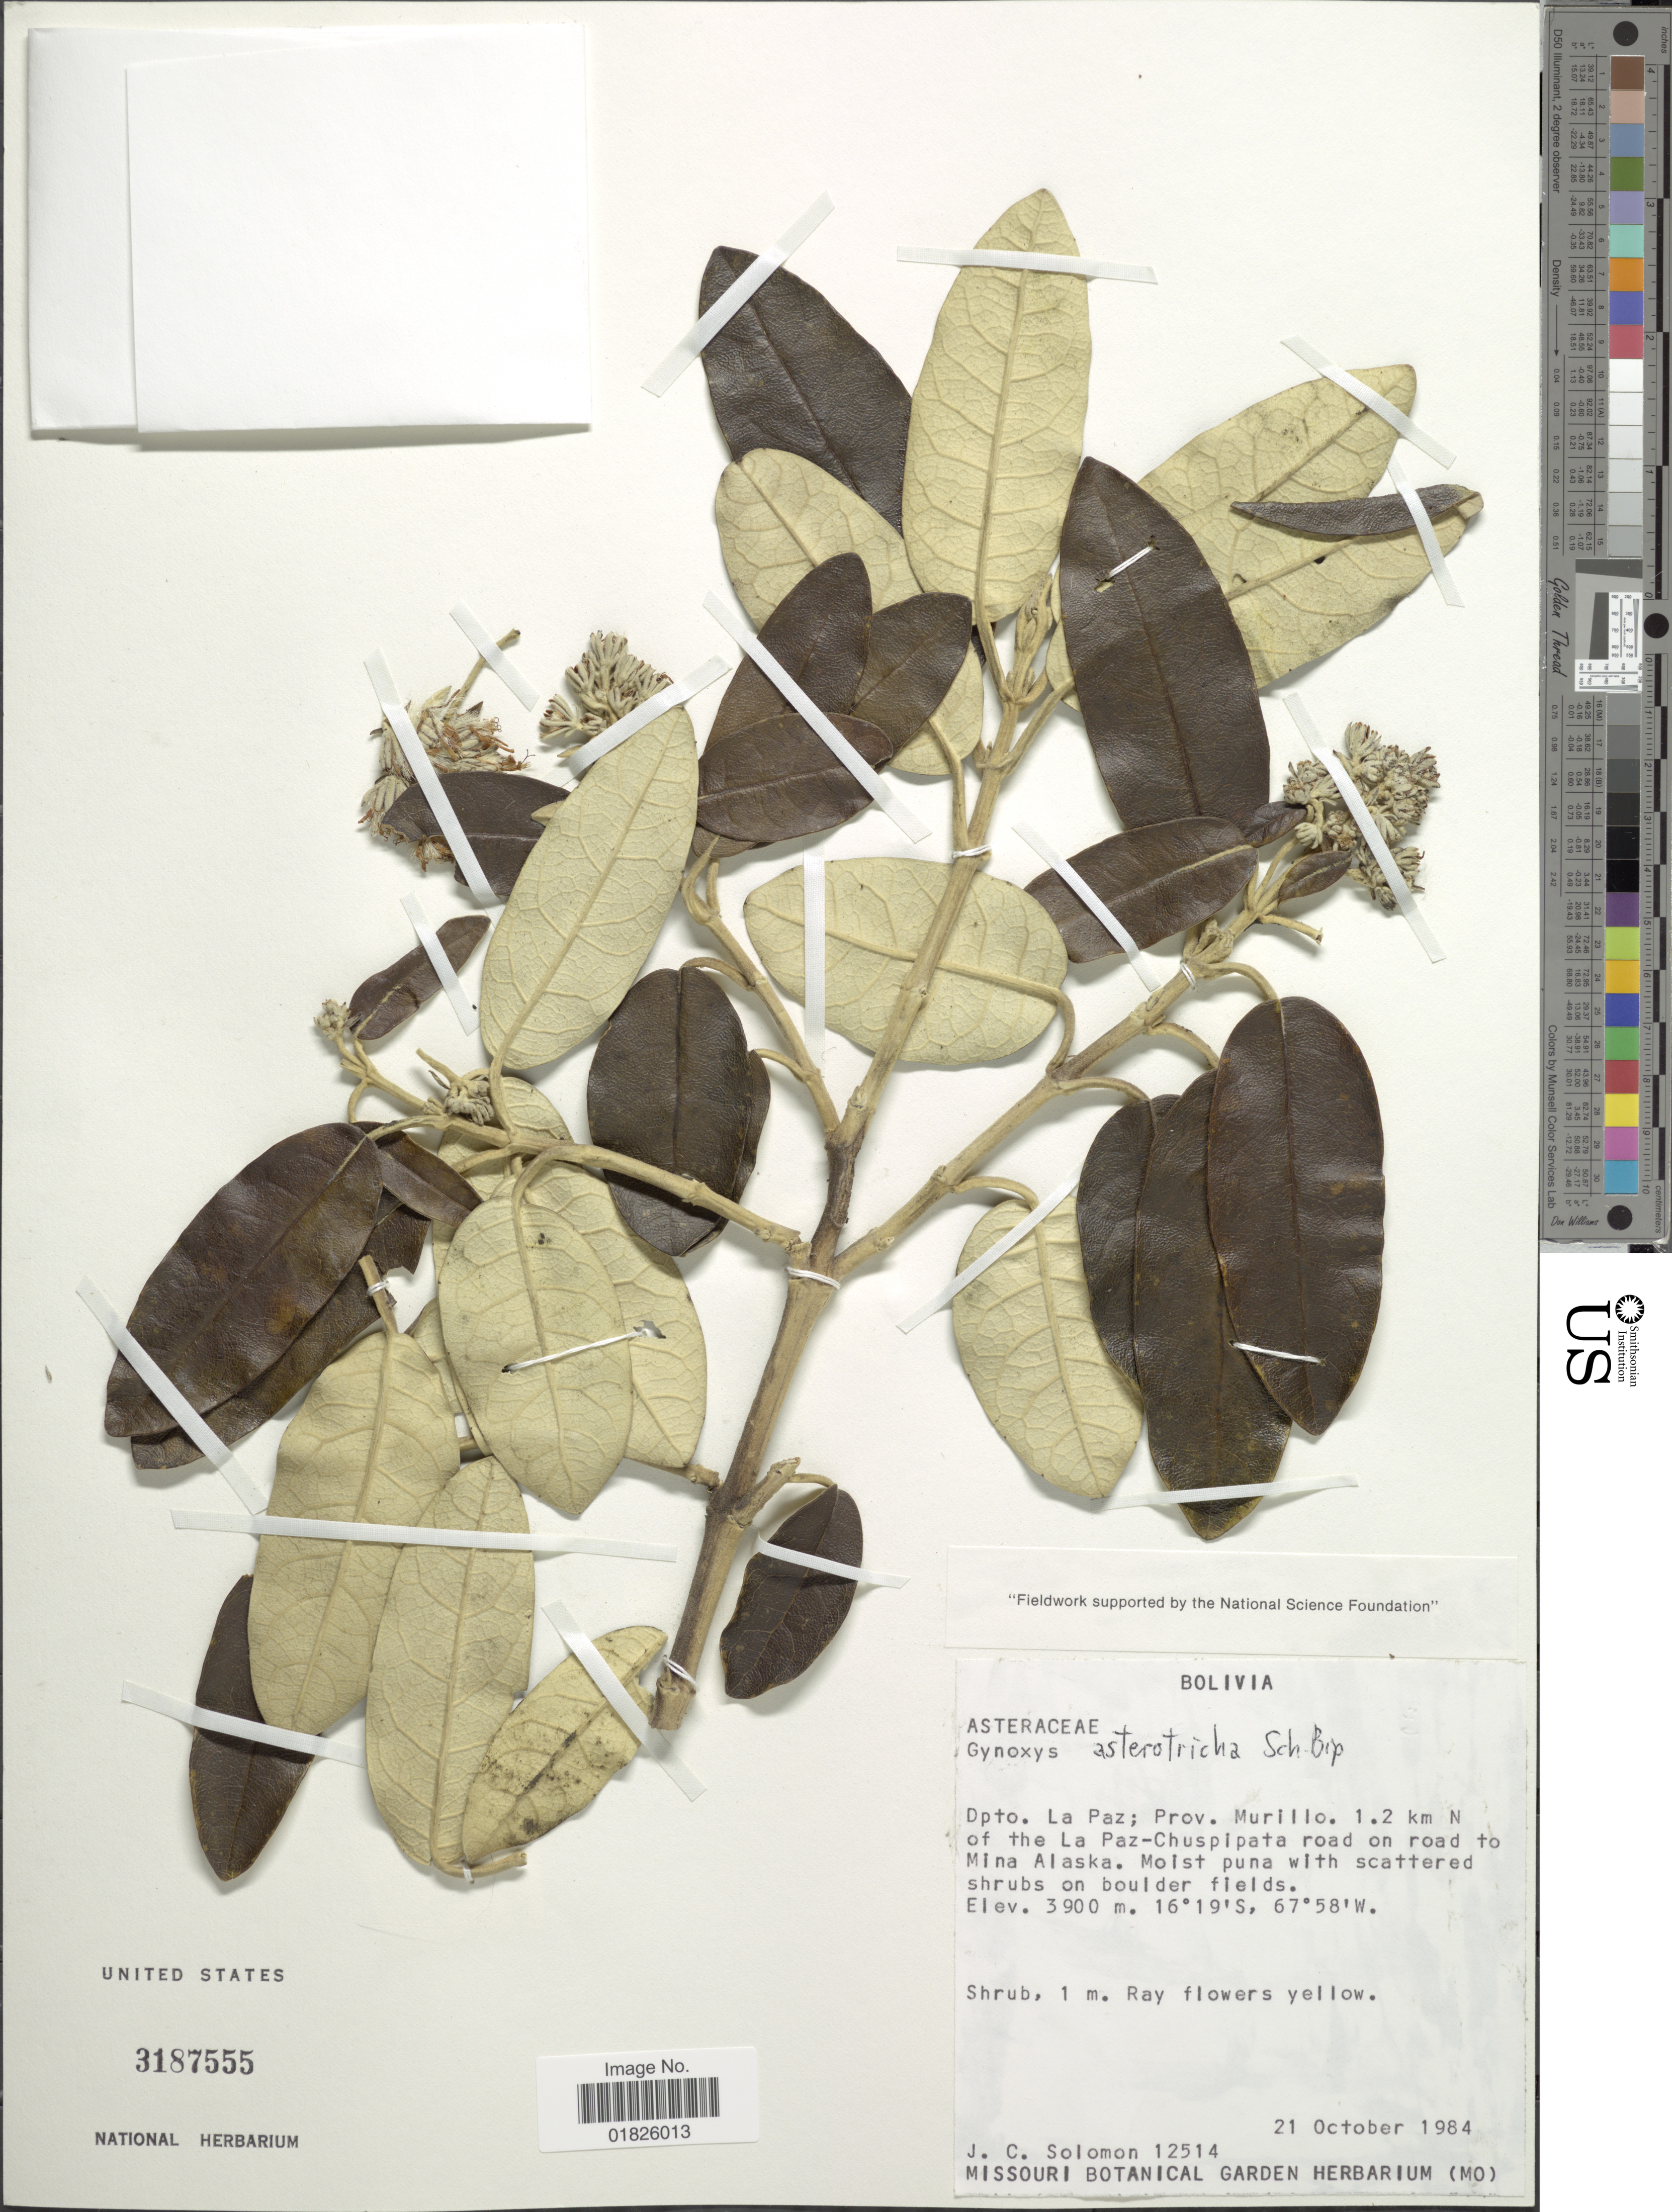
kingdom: Plantae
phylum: Tracheophyta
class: Magnoliopsida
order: Asterales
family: Asteraceae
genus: Gynoxys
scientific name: Gynoxys asterotricha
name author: Sch. Bip.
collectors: J. C. Solomon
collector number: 12514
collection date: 1984-10-21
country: Bolivia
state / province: La Paz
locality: Prov. Murillo, 1.2 km of the La Paz-Chuspipata road on road to Mina Alaska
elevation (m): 3900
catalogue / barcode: US 3187555